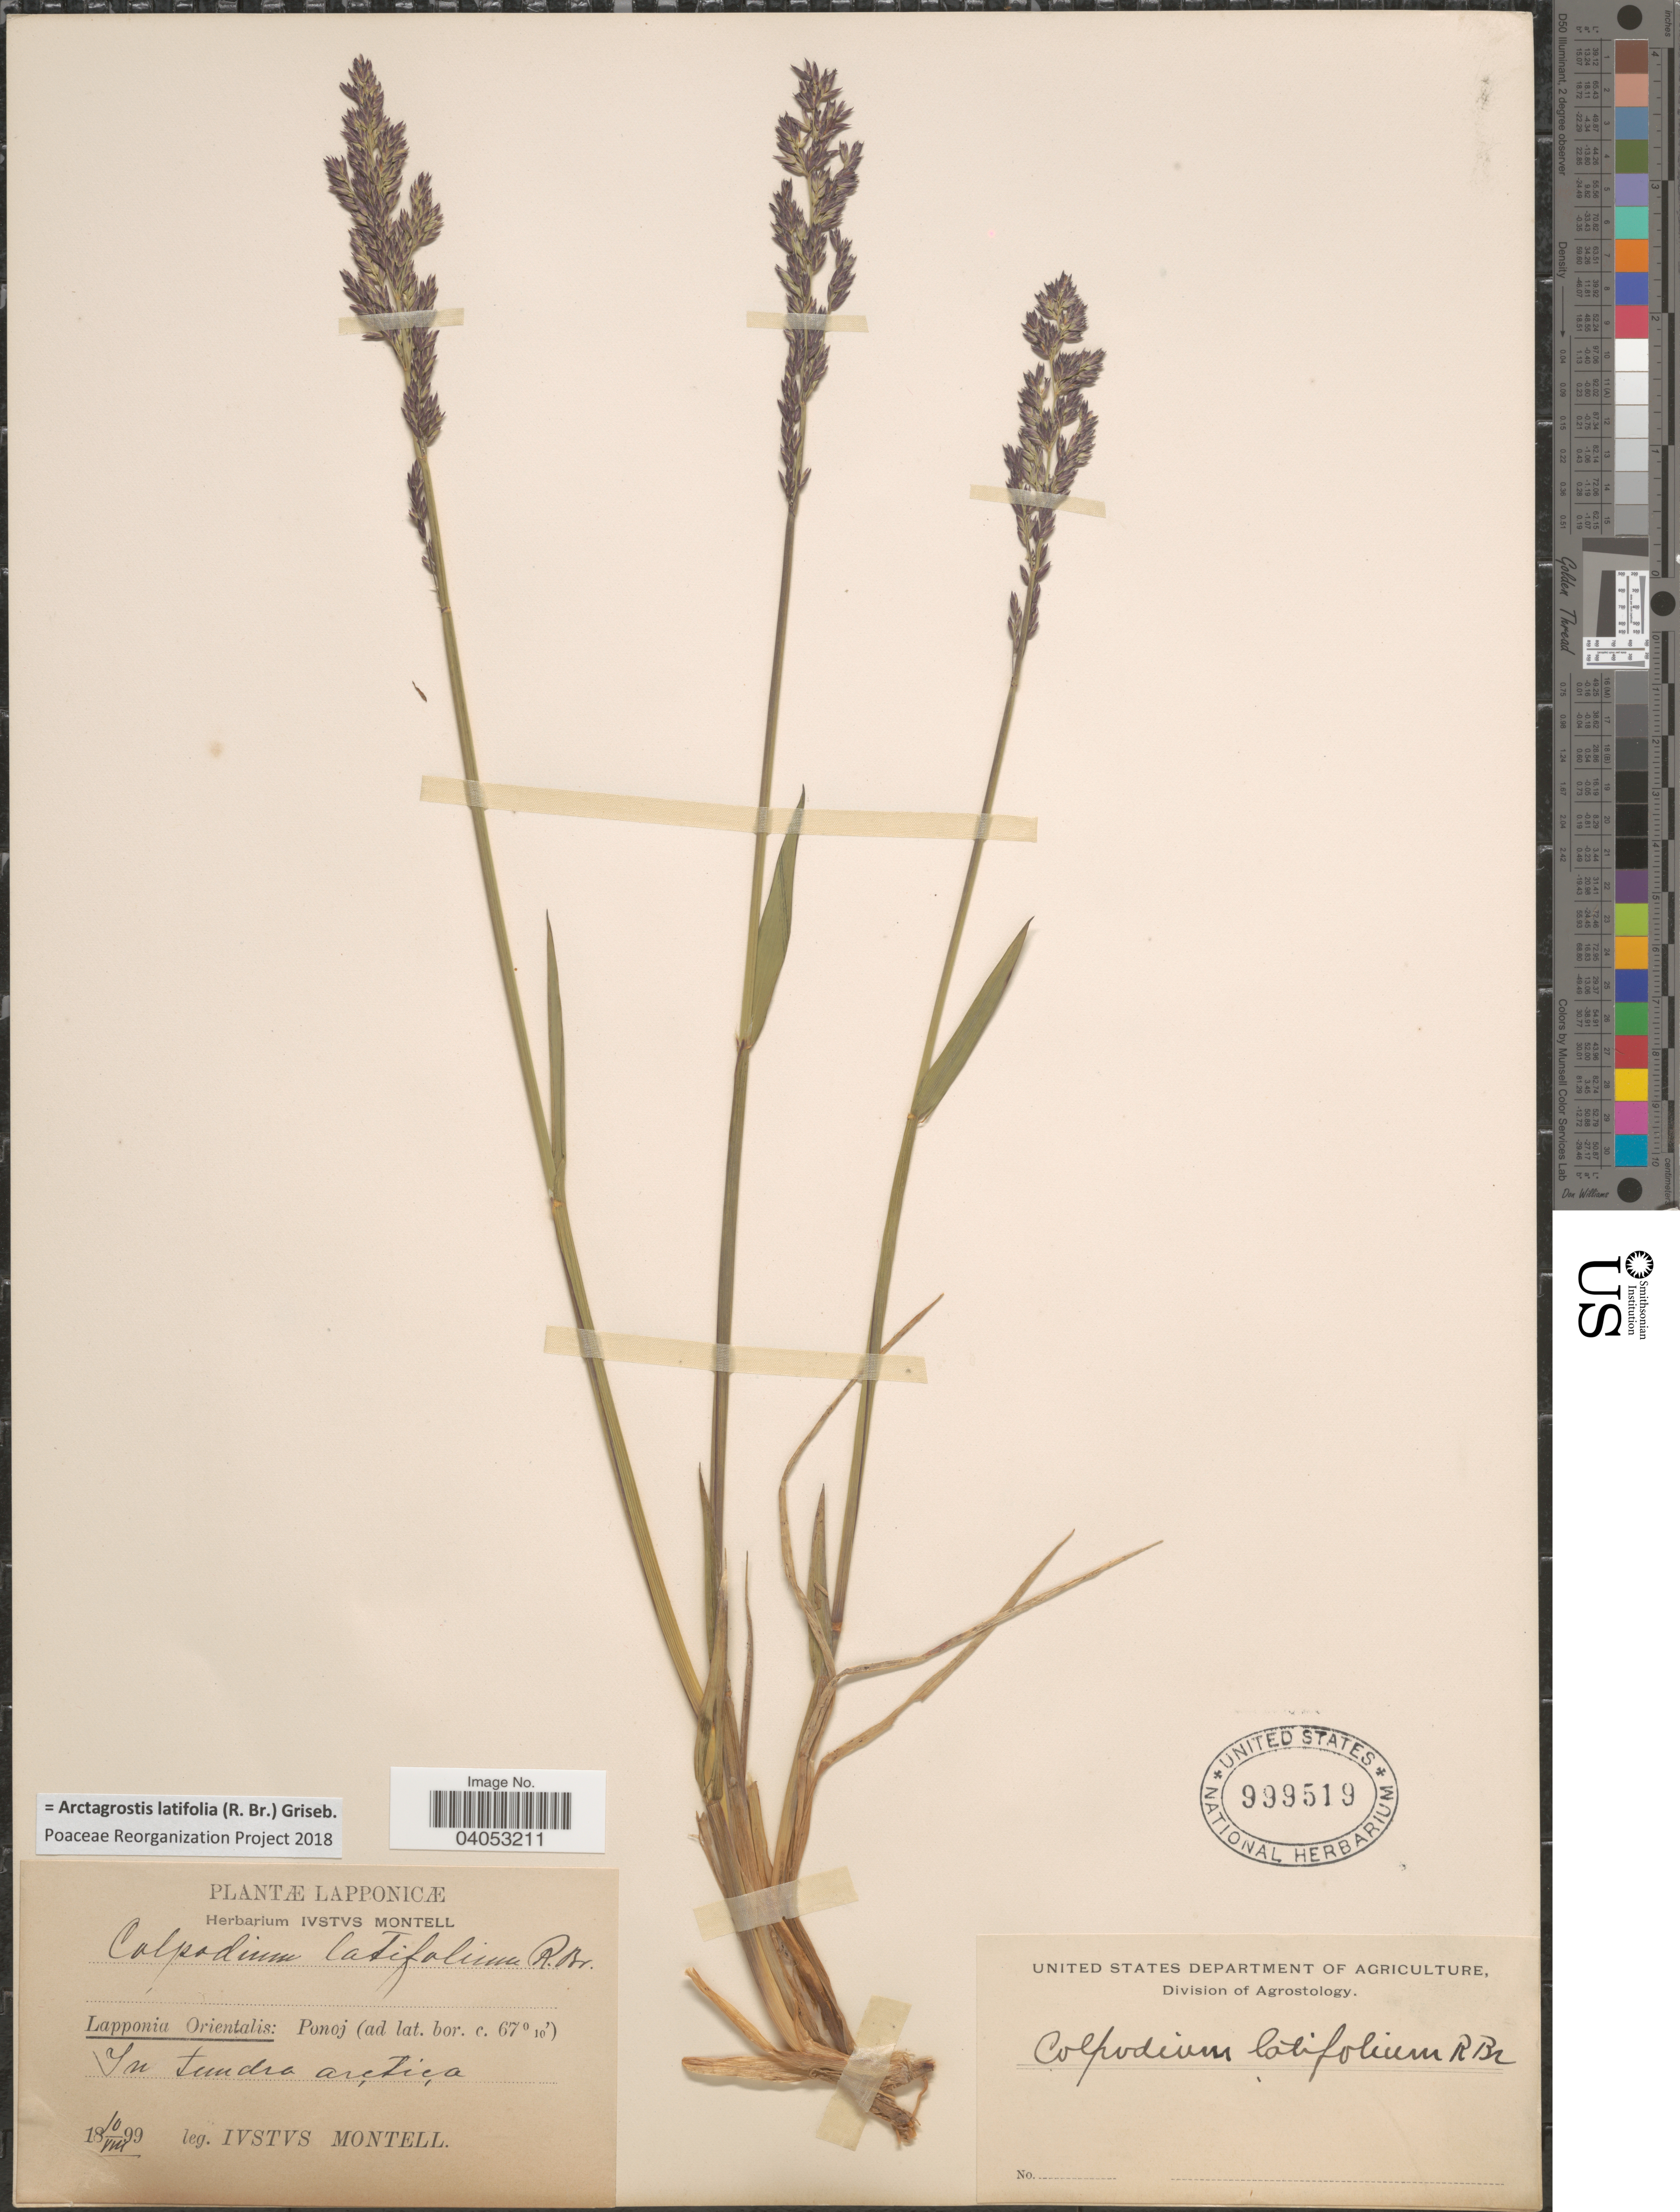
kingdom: Plantae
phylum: Tracheophyta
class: Liliopsida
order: Poales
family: Poaceae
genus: Arctagrostis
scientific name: Arctagrostis latifolia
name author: (R. Br.) Griseb.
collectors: I. Montell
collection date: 1899-08-10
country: Russian Federation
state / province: Murmansk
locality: Lapponicæ. Lapponia Orientalis: Ponoj. In tundra arctica.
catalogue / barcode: US 999519